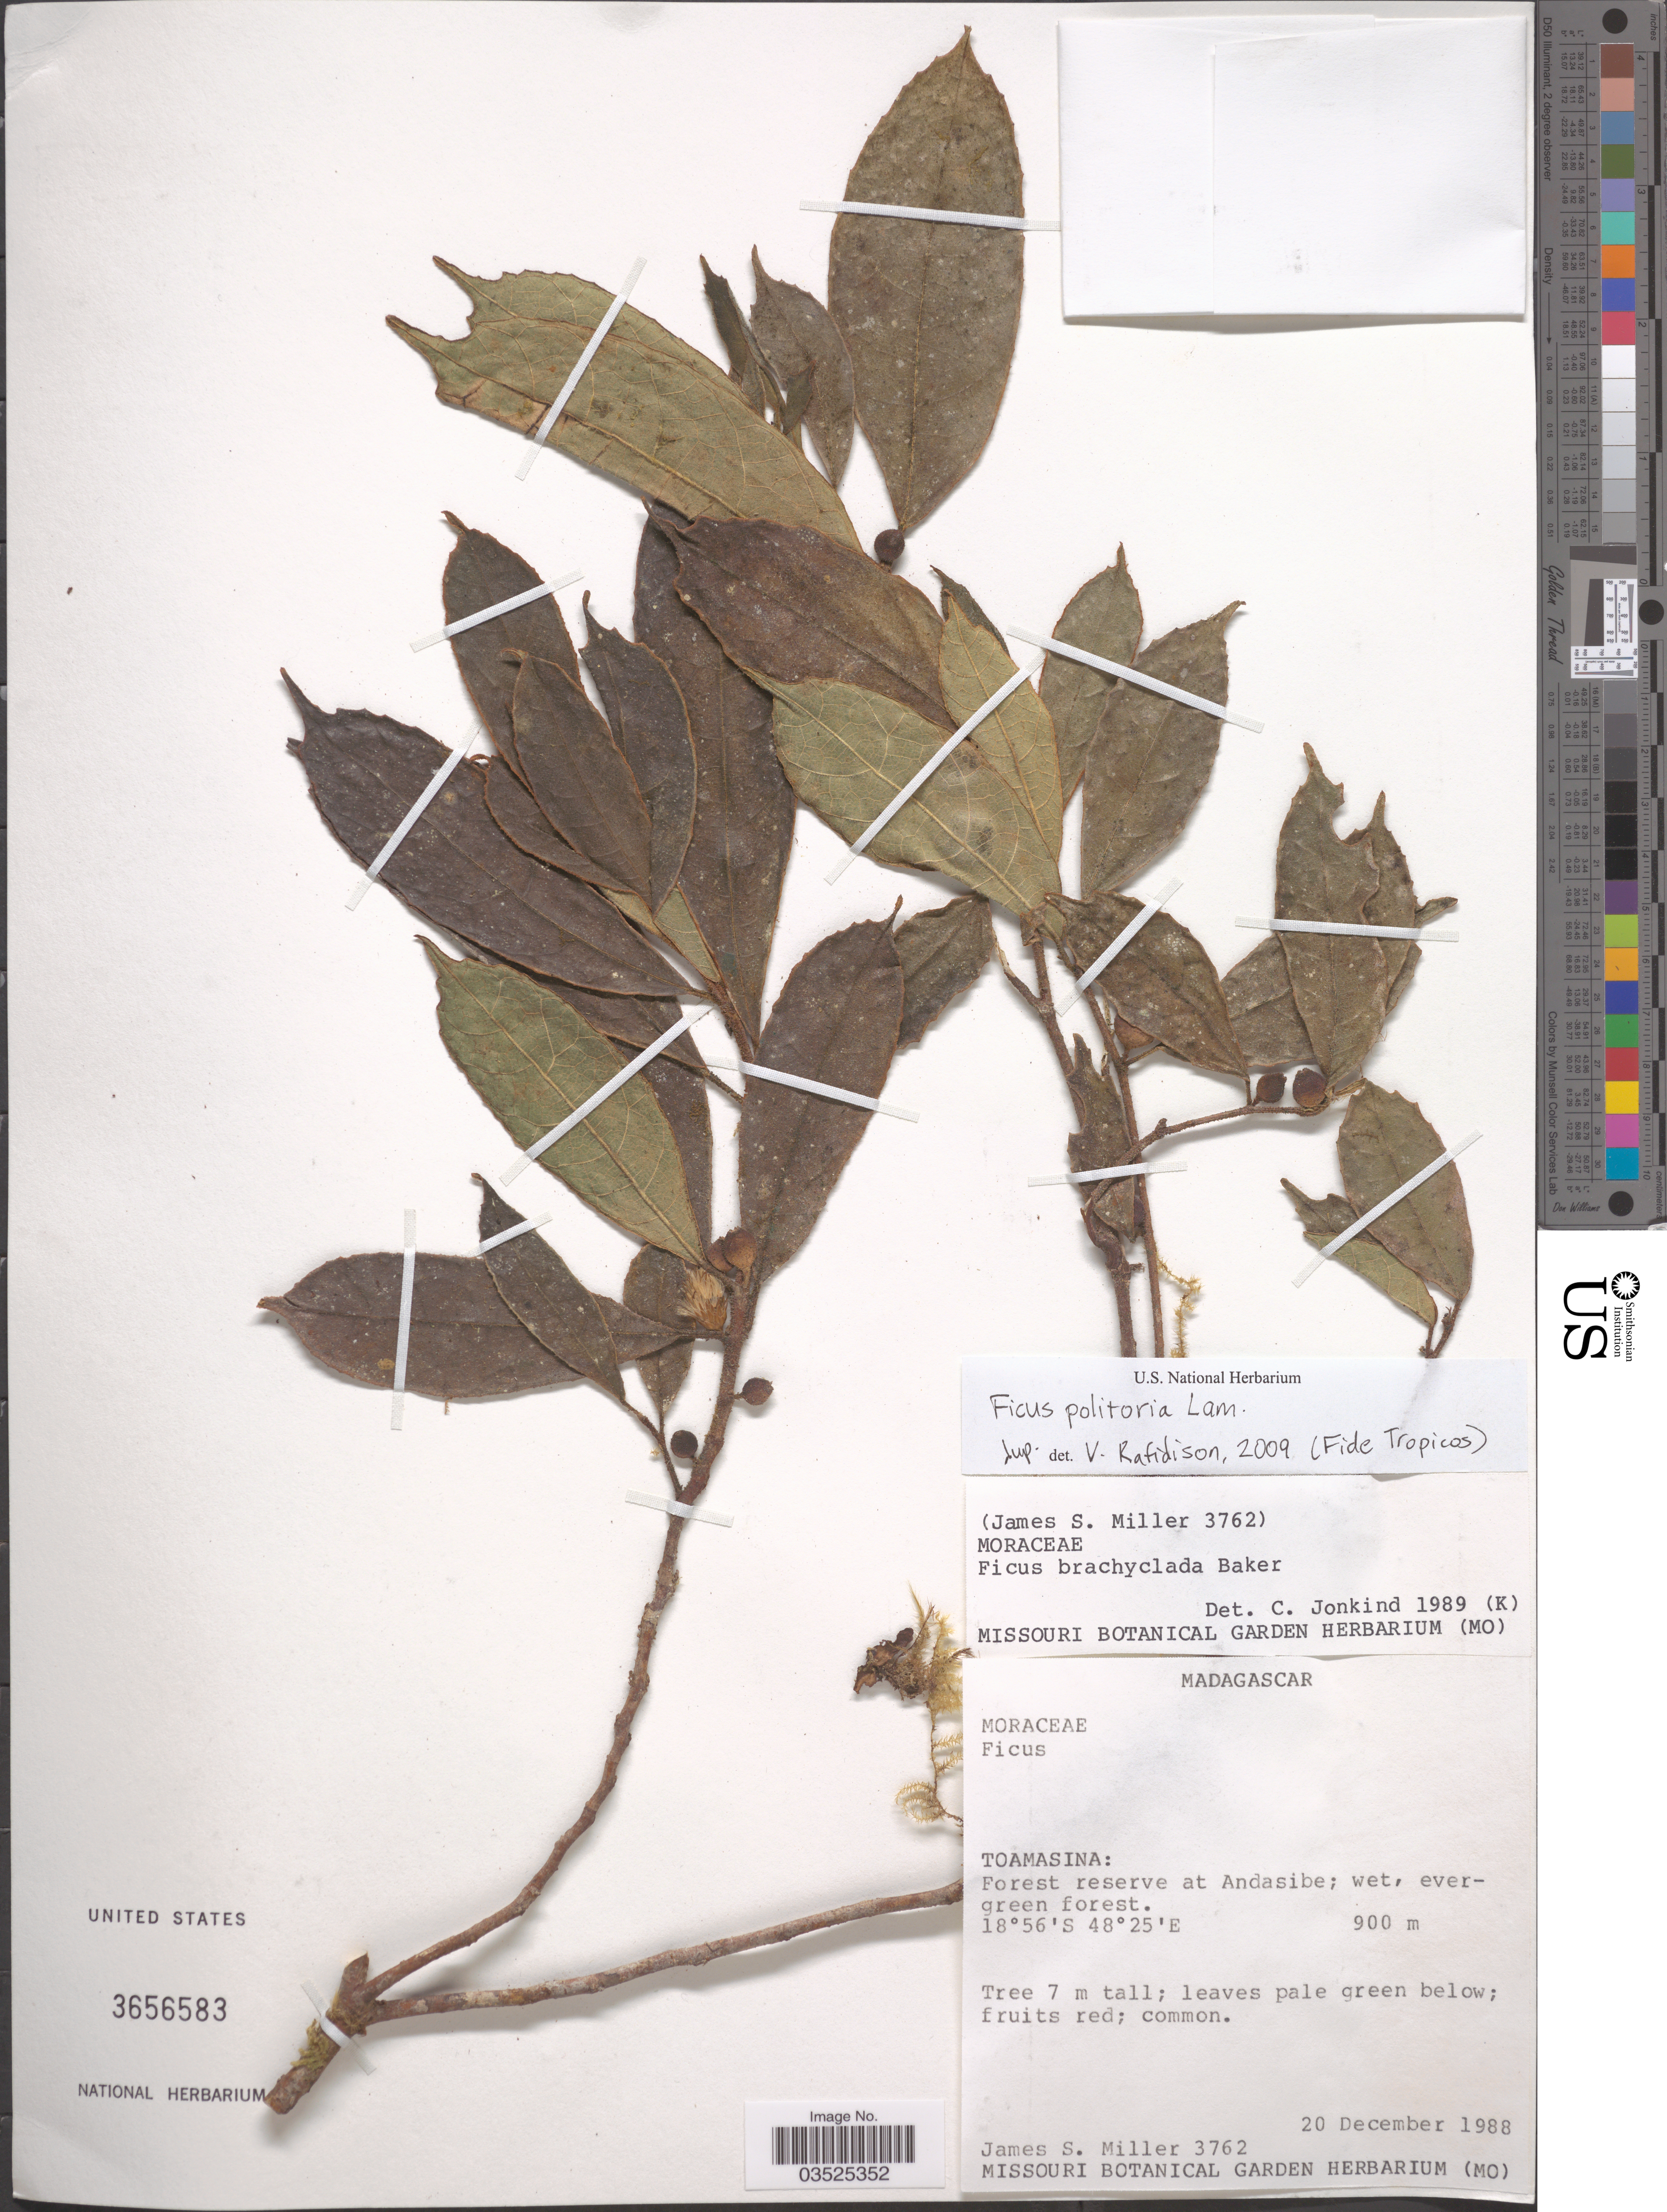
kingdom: Plantae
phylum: Tracheophyta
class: Magnoliopsida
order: Rosales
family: Moraceae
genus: Ficus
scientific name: Ficus politoria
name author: Lam.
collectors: J. S. Miller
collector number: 3762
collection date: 1988-12-20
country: Madagascar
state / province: Alaotra Mangoro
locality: Forest reserve at Andasibe.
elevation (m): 900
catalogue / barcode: US 3656583